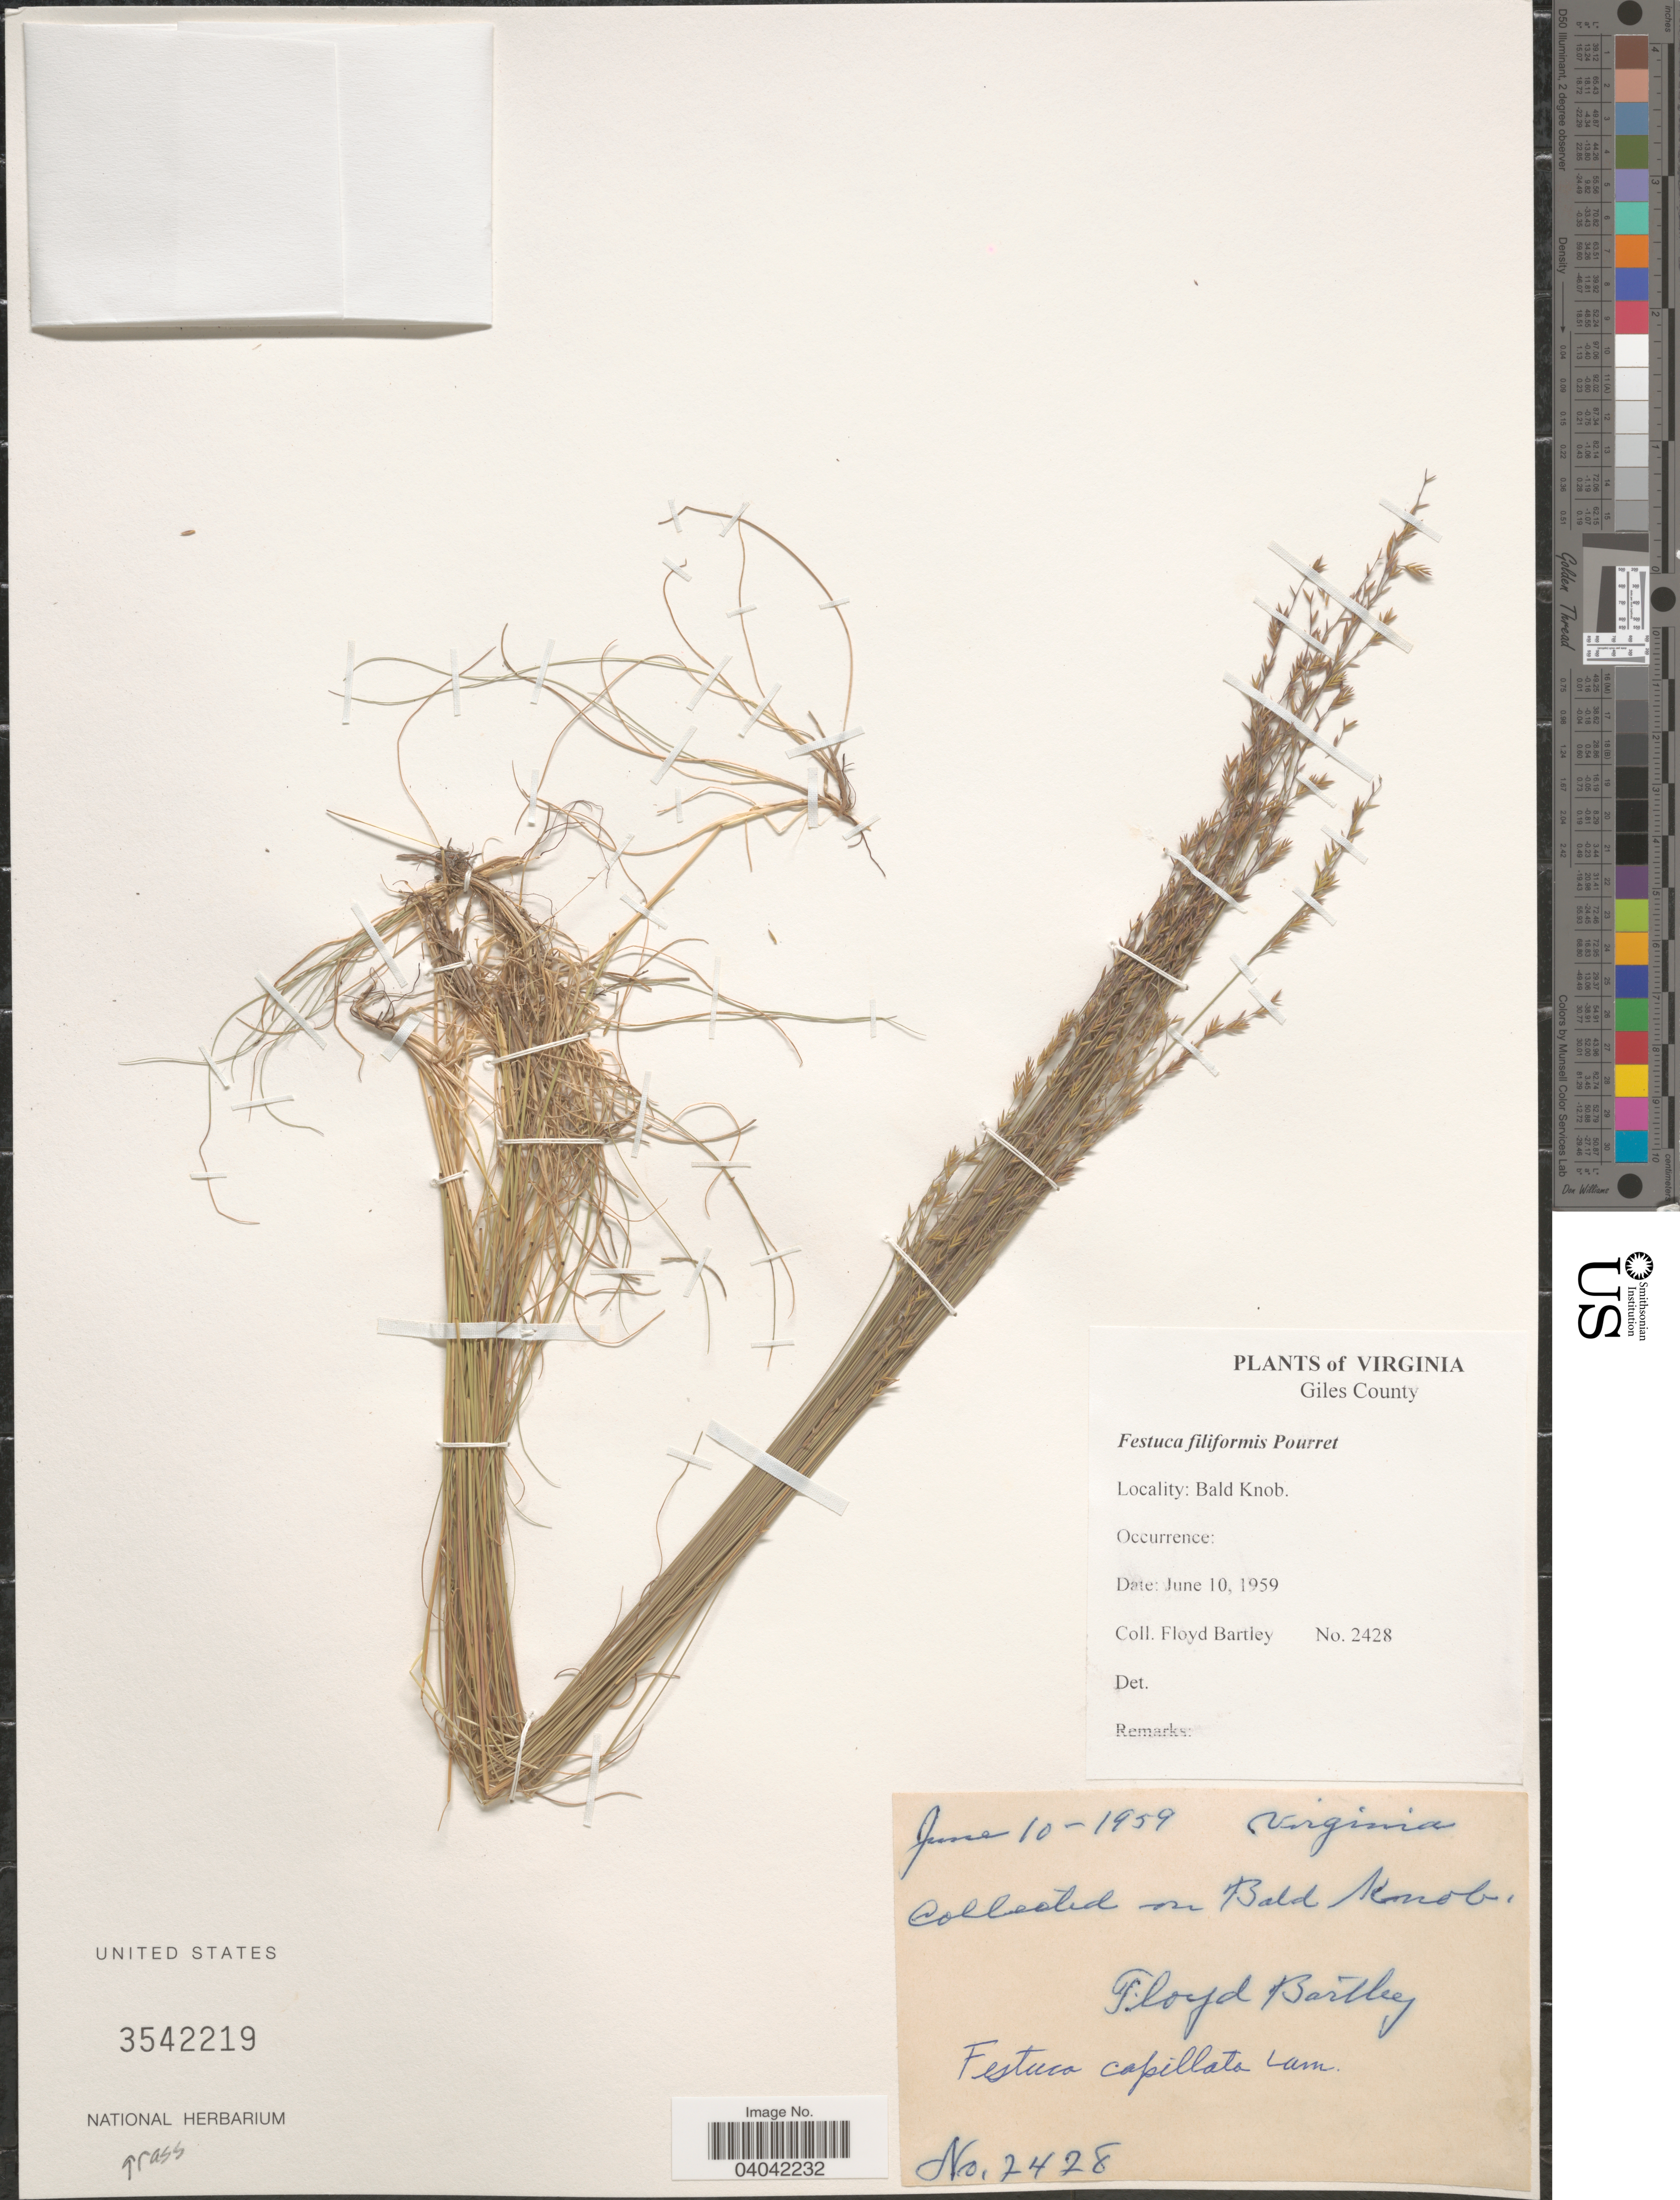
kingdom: Plantae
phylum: Tracheophyta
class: Liliopsida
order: Poales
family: Poaceae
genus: Festuca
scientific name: Festuca filiformis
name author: Pourr.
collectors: F. Bartley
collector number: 2428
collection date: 1959-06-10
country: United States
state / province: Virginia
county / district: Giles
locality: Bald Knob.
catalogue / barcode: US 3542219